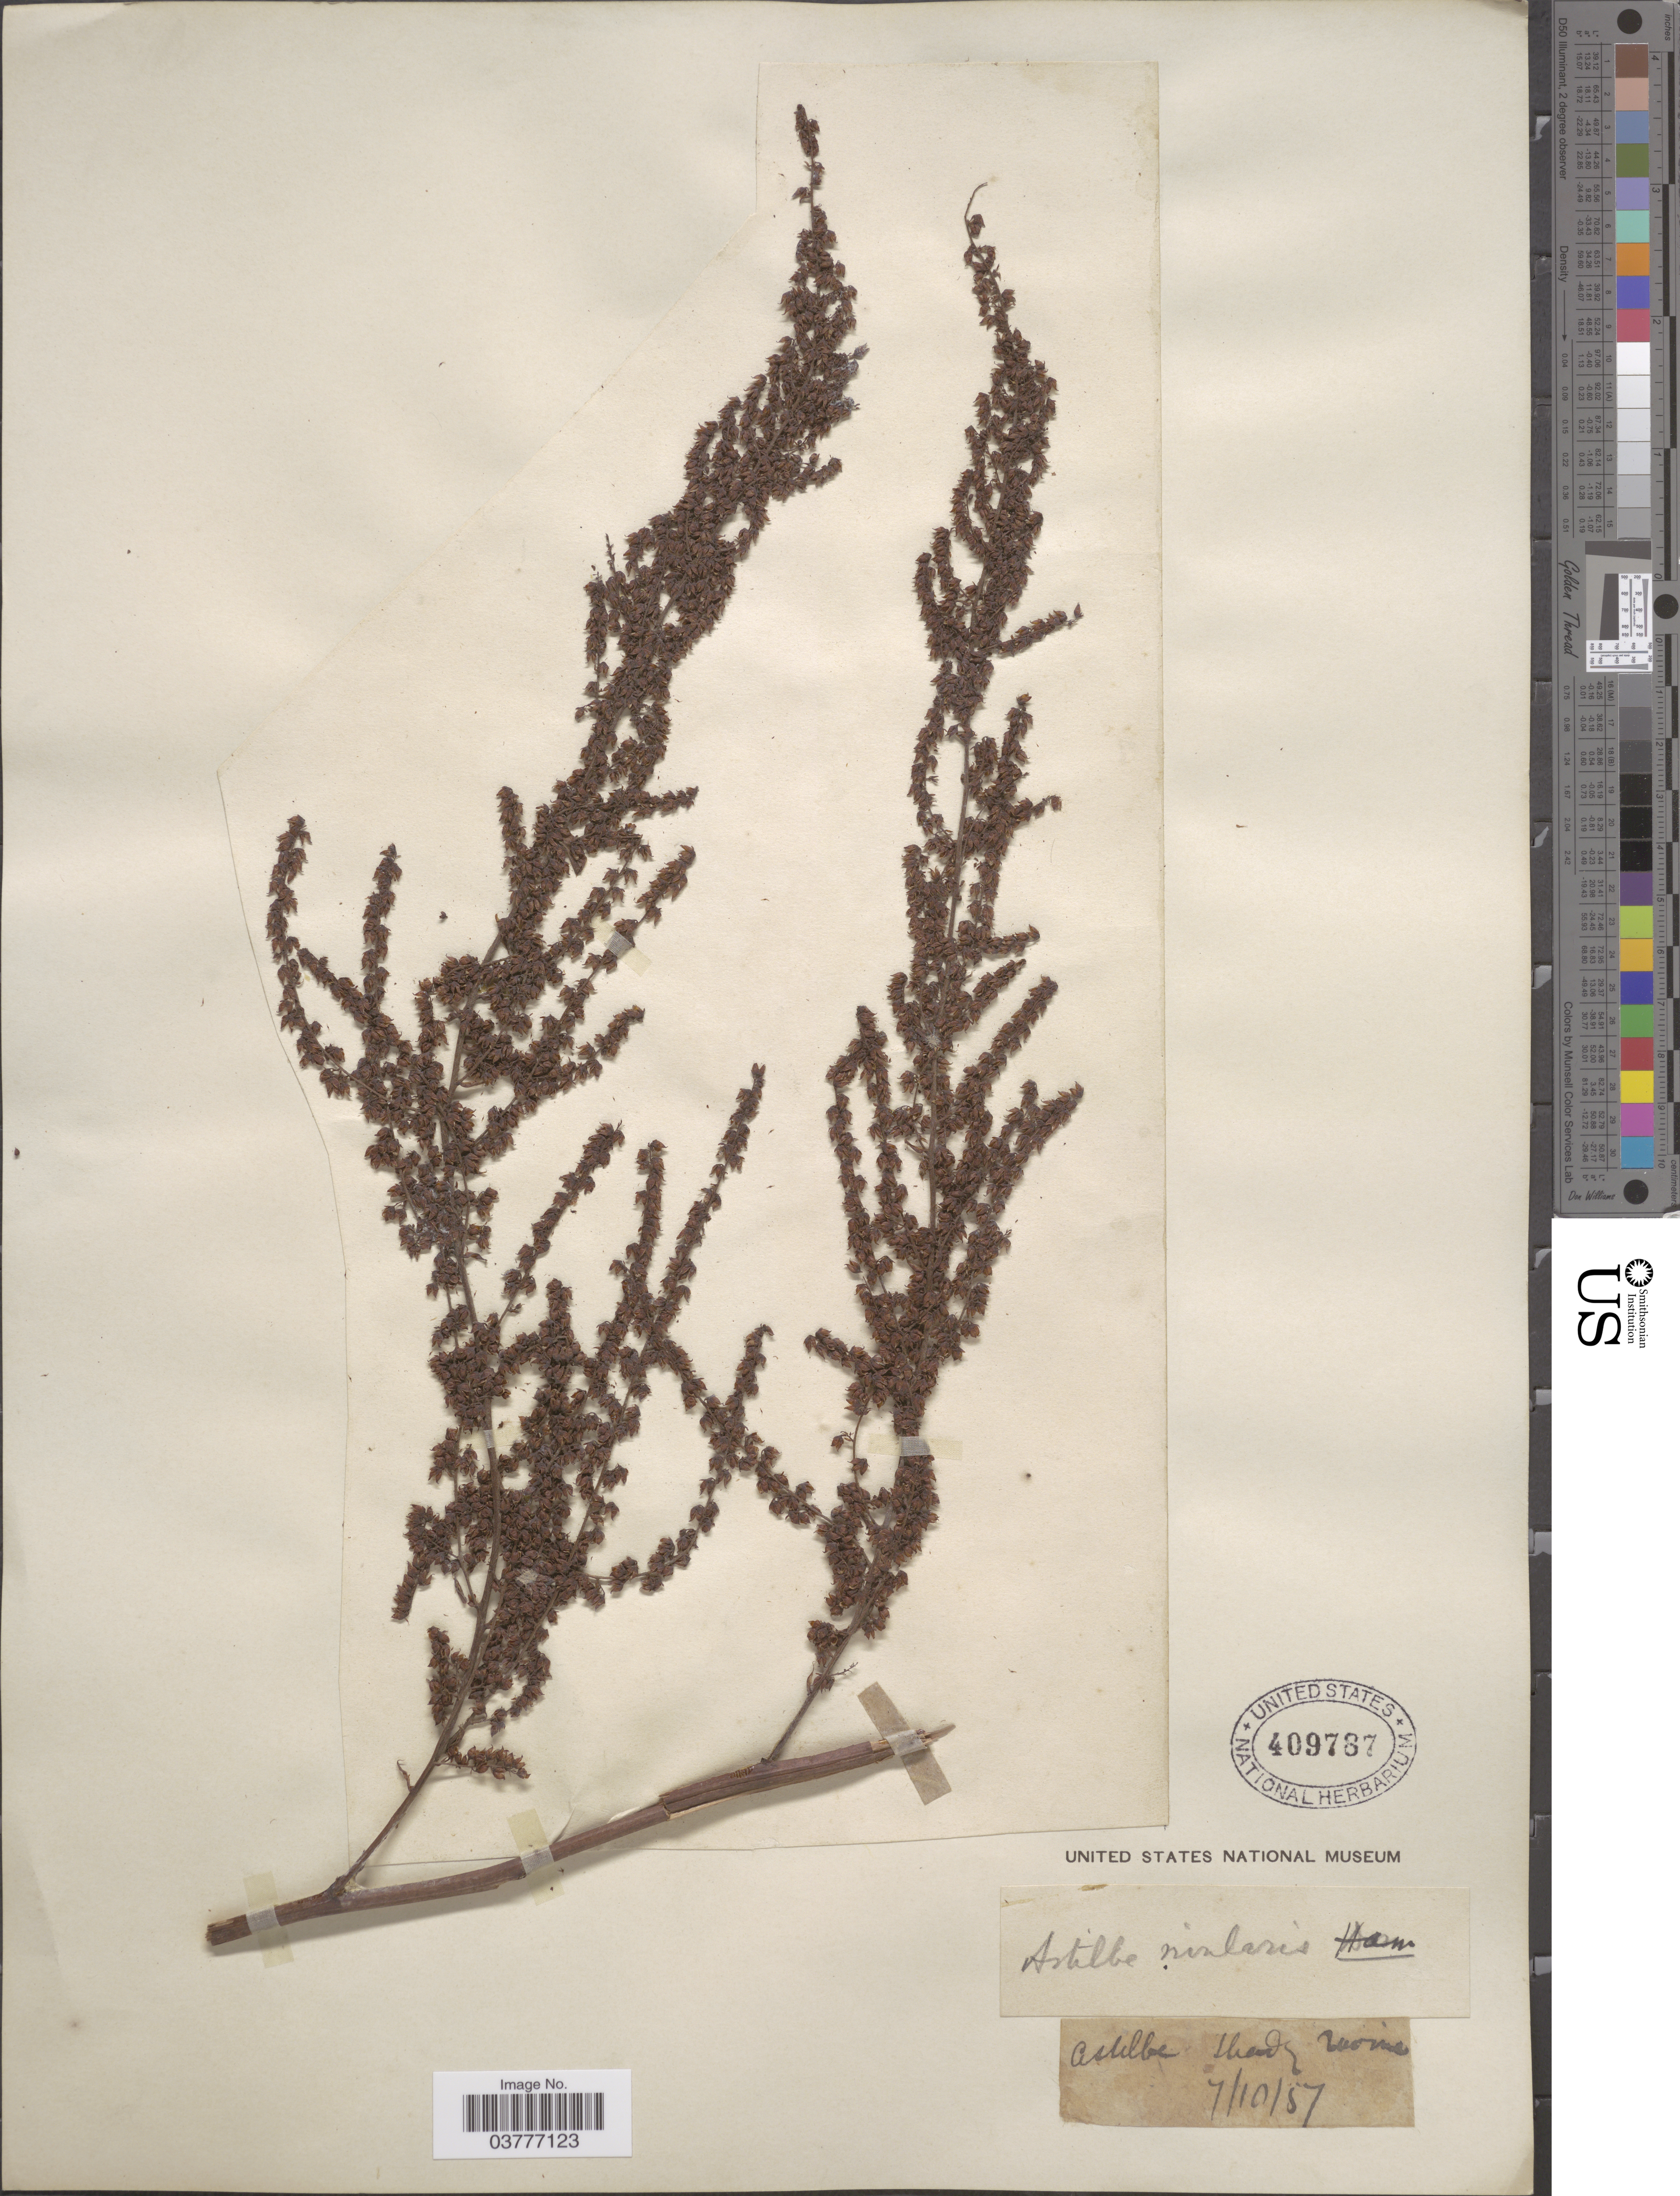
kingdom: Plantae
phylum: Tracheophyta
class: Magnoliopsida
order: Saxifragales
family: Saxifragaceae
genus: Astilbe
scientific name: Astilbe rivularis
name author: Buch.-Ham. ex D. Don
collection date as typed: Transcribed d/m/y: 7/10/57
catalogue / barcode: US 409787